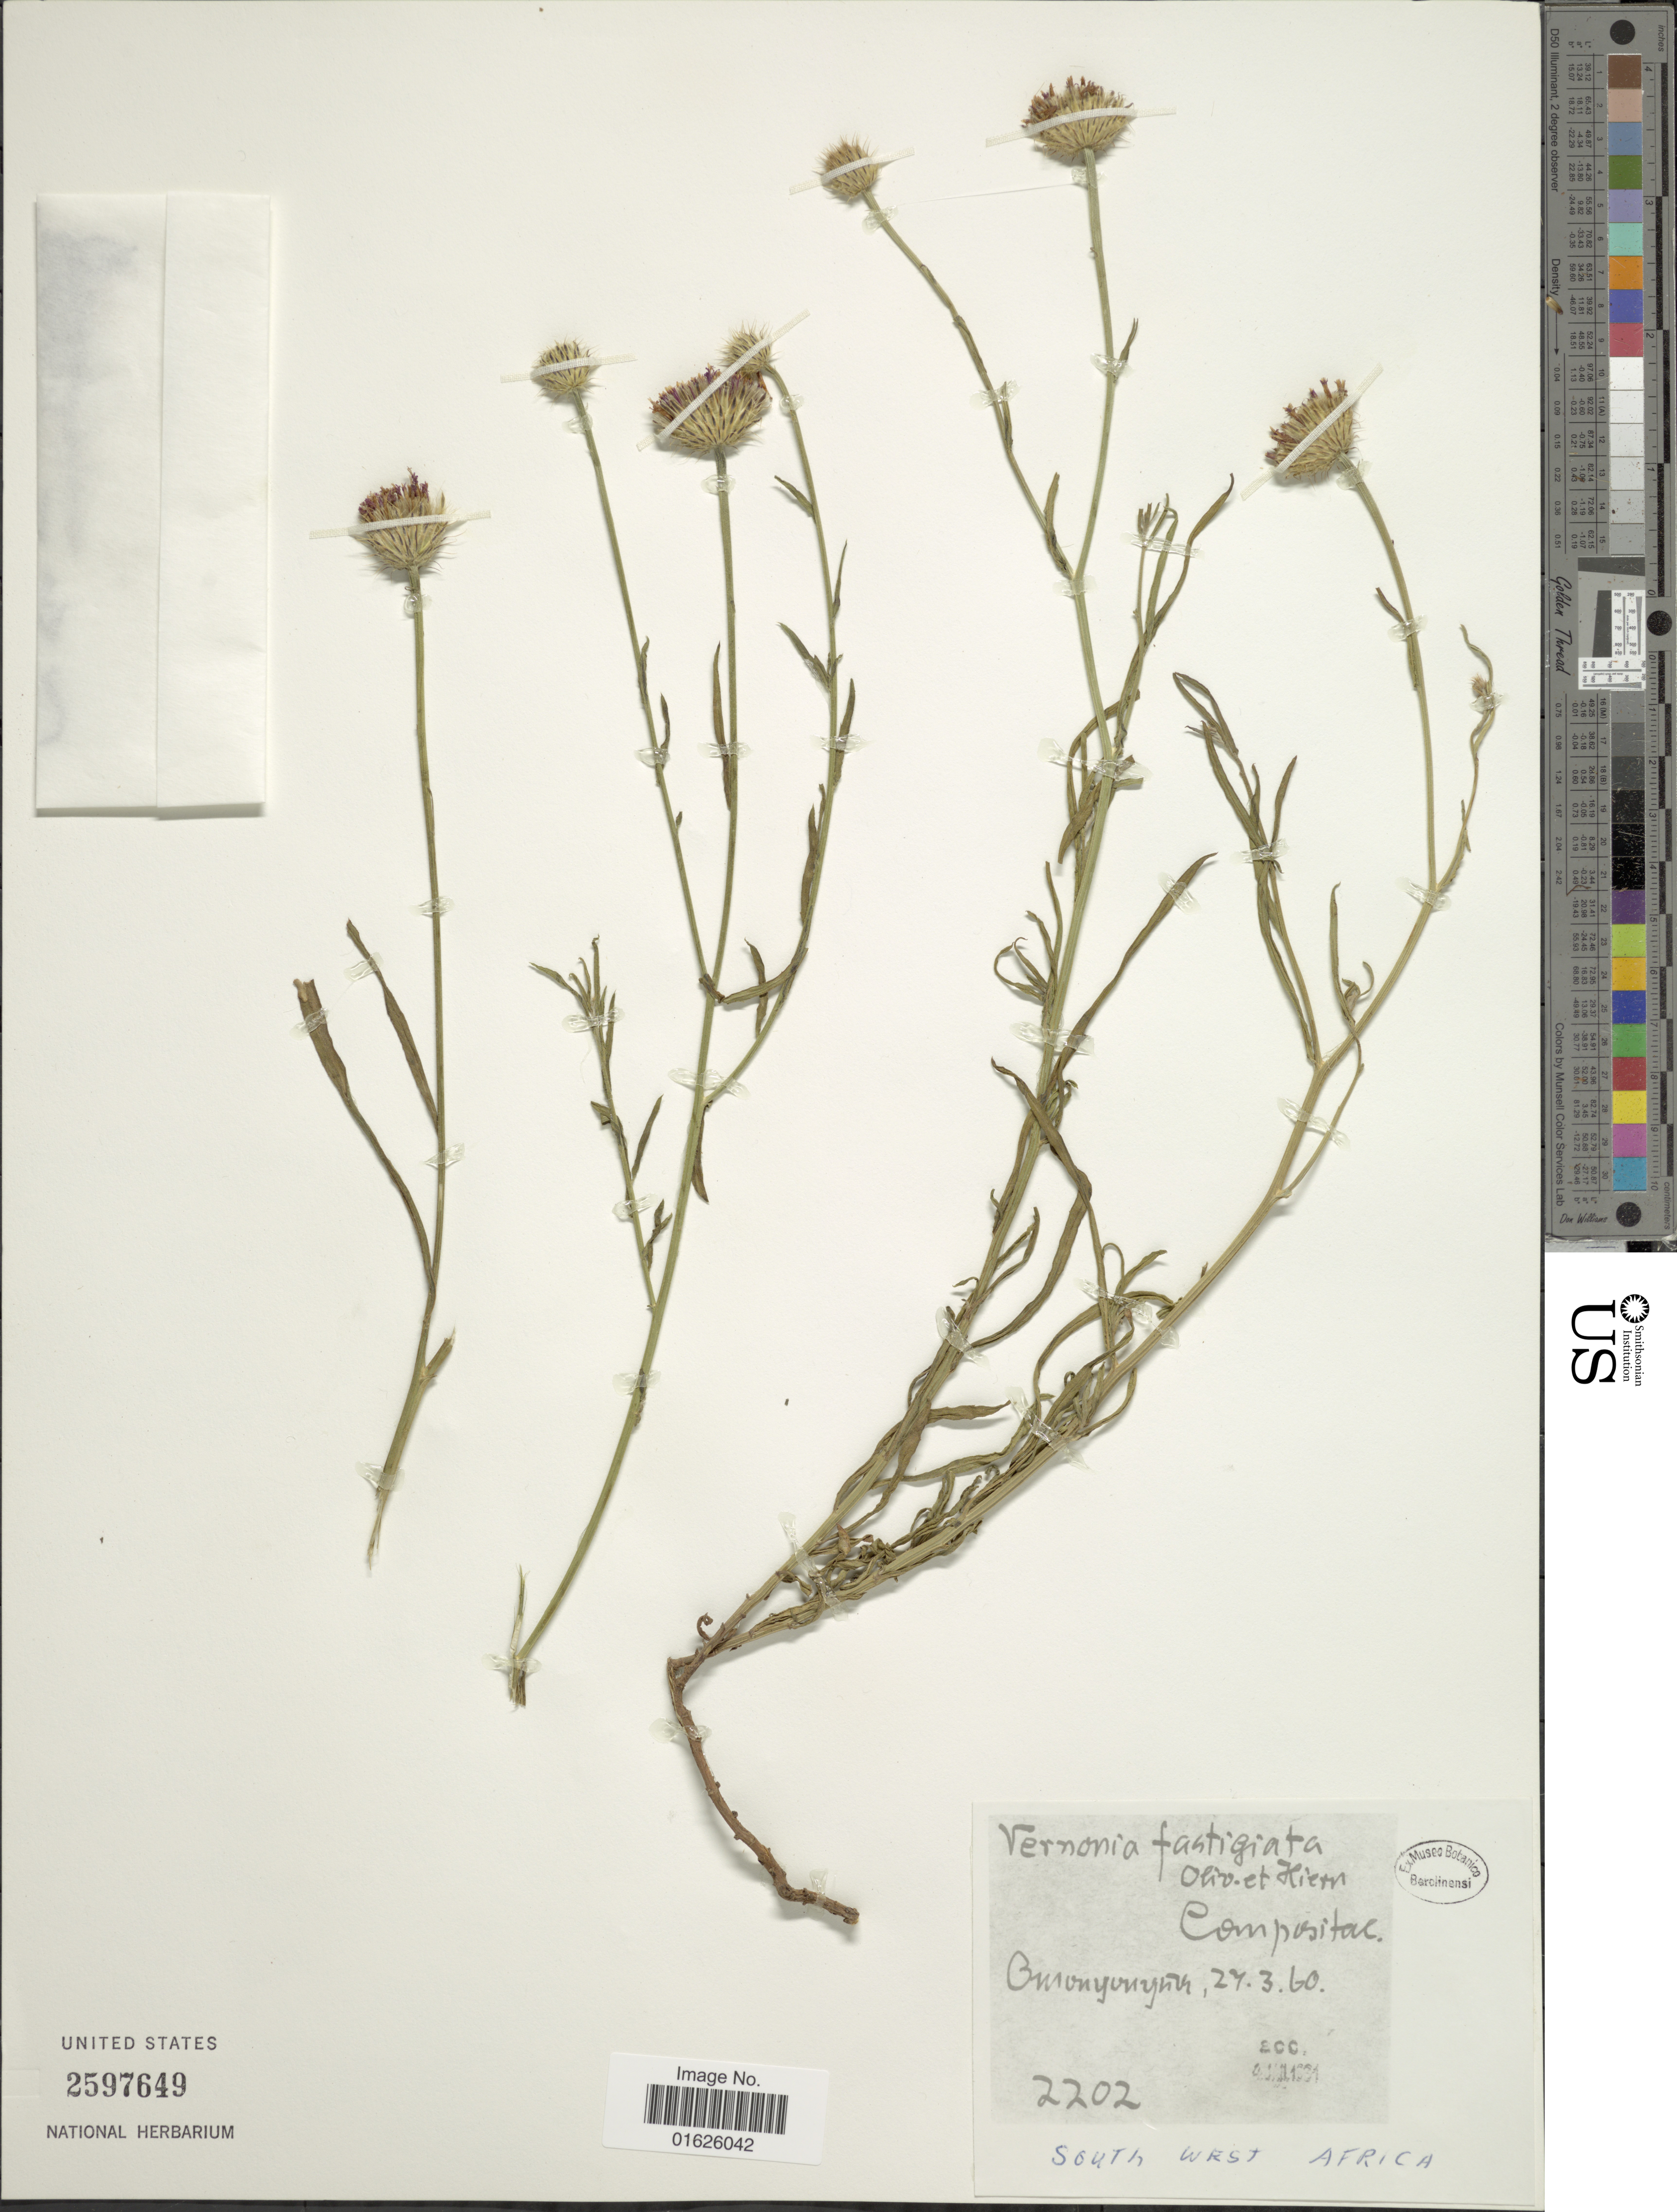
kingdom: Plantae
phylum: Tracheophyta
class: Magnoliopsida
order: Asterales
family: Asteraceae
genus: Parapolydora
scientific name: Parapolydora fastigiata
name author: (Oliv. & Hiern in Oliv.) H. Rob.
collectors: ex Mus. Bot. Berolinesi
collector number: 2202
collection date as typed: Transcribed d/m/y: 24/3/60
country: Namibia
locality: South West Africa, Amonyonynus [interpreted]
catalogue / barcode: US 2594649